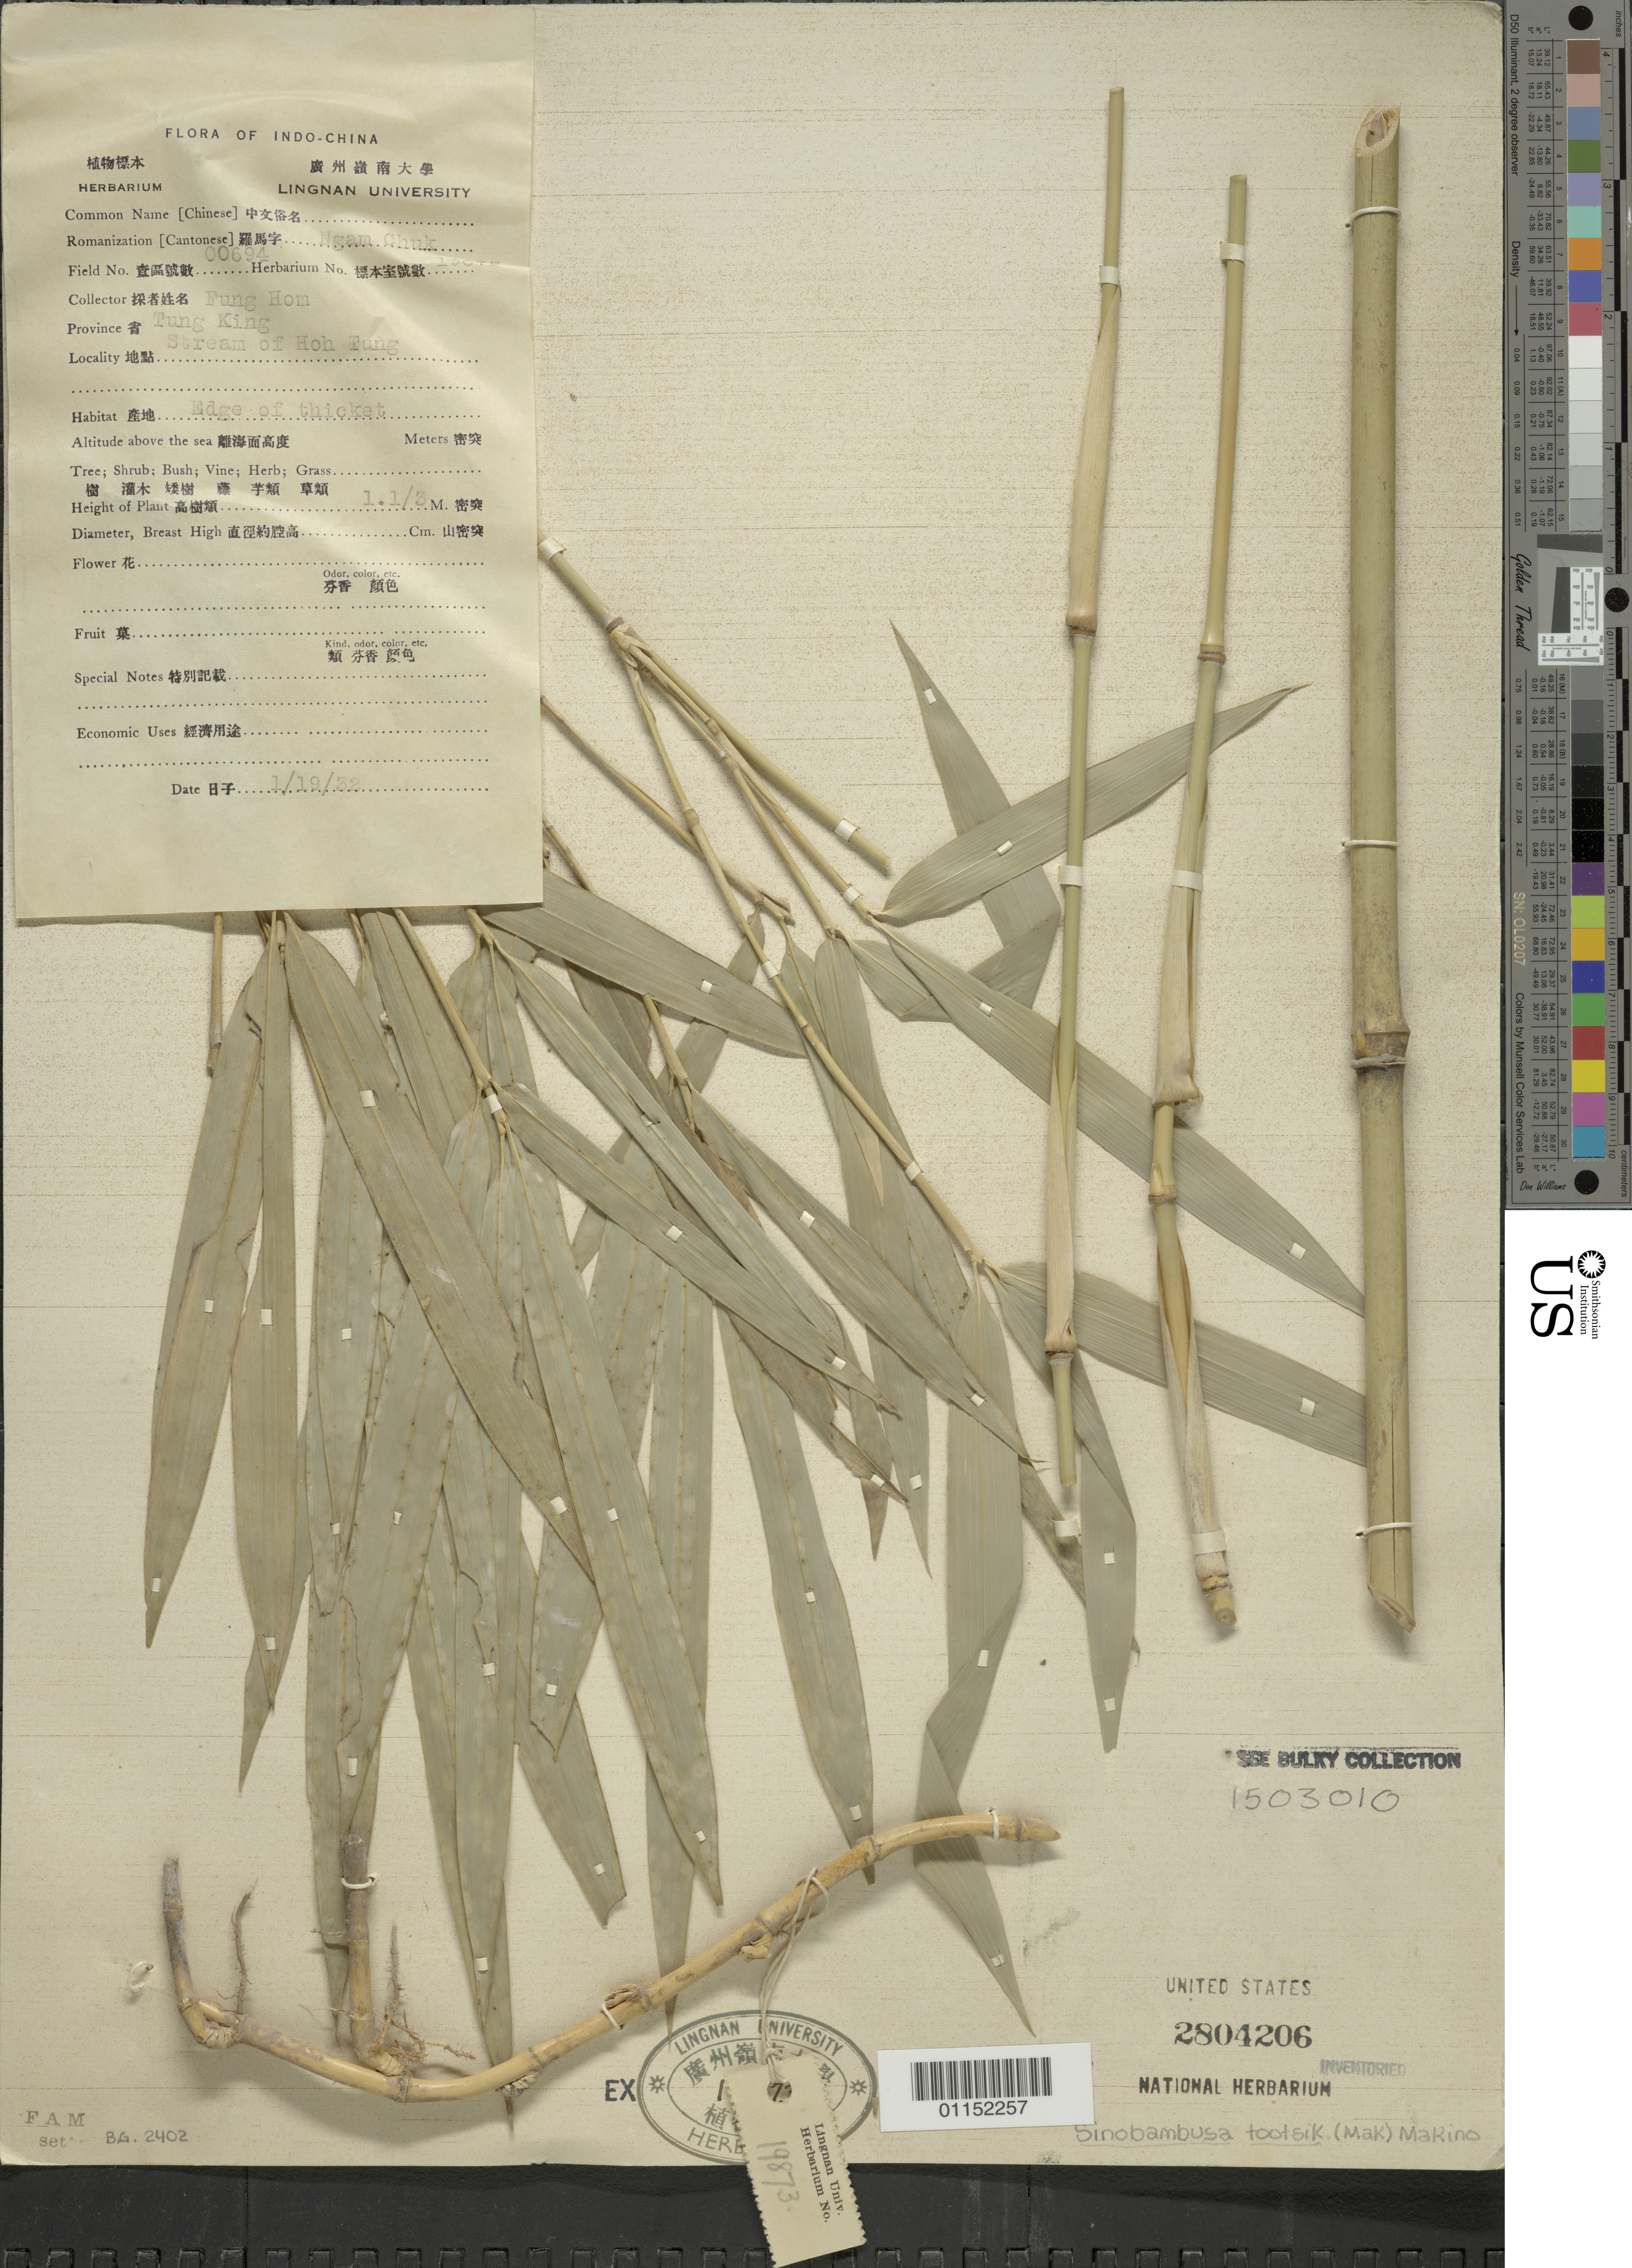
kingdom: Plantae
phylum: Tracheophyta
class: Liliopsida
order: Poales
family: Poaceae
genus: Sinobambusa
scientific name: Sinobambusa tootsik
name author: Makino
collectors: H. L. Fung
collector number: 694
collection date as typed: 19 Jan 1932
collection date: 1932-01-19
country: China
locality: Hoh tung, stream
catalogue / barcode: US 2804206